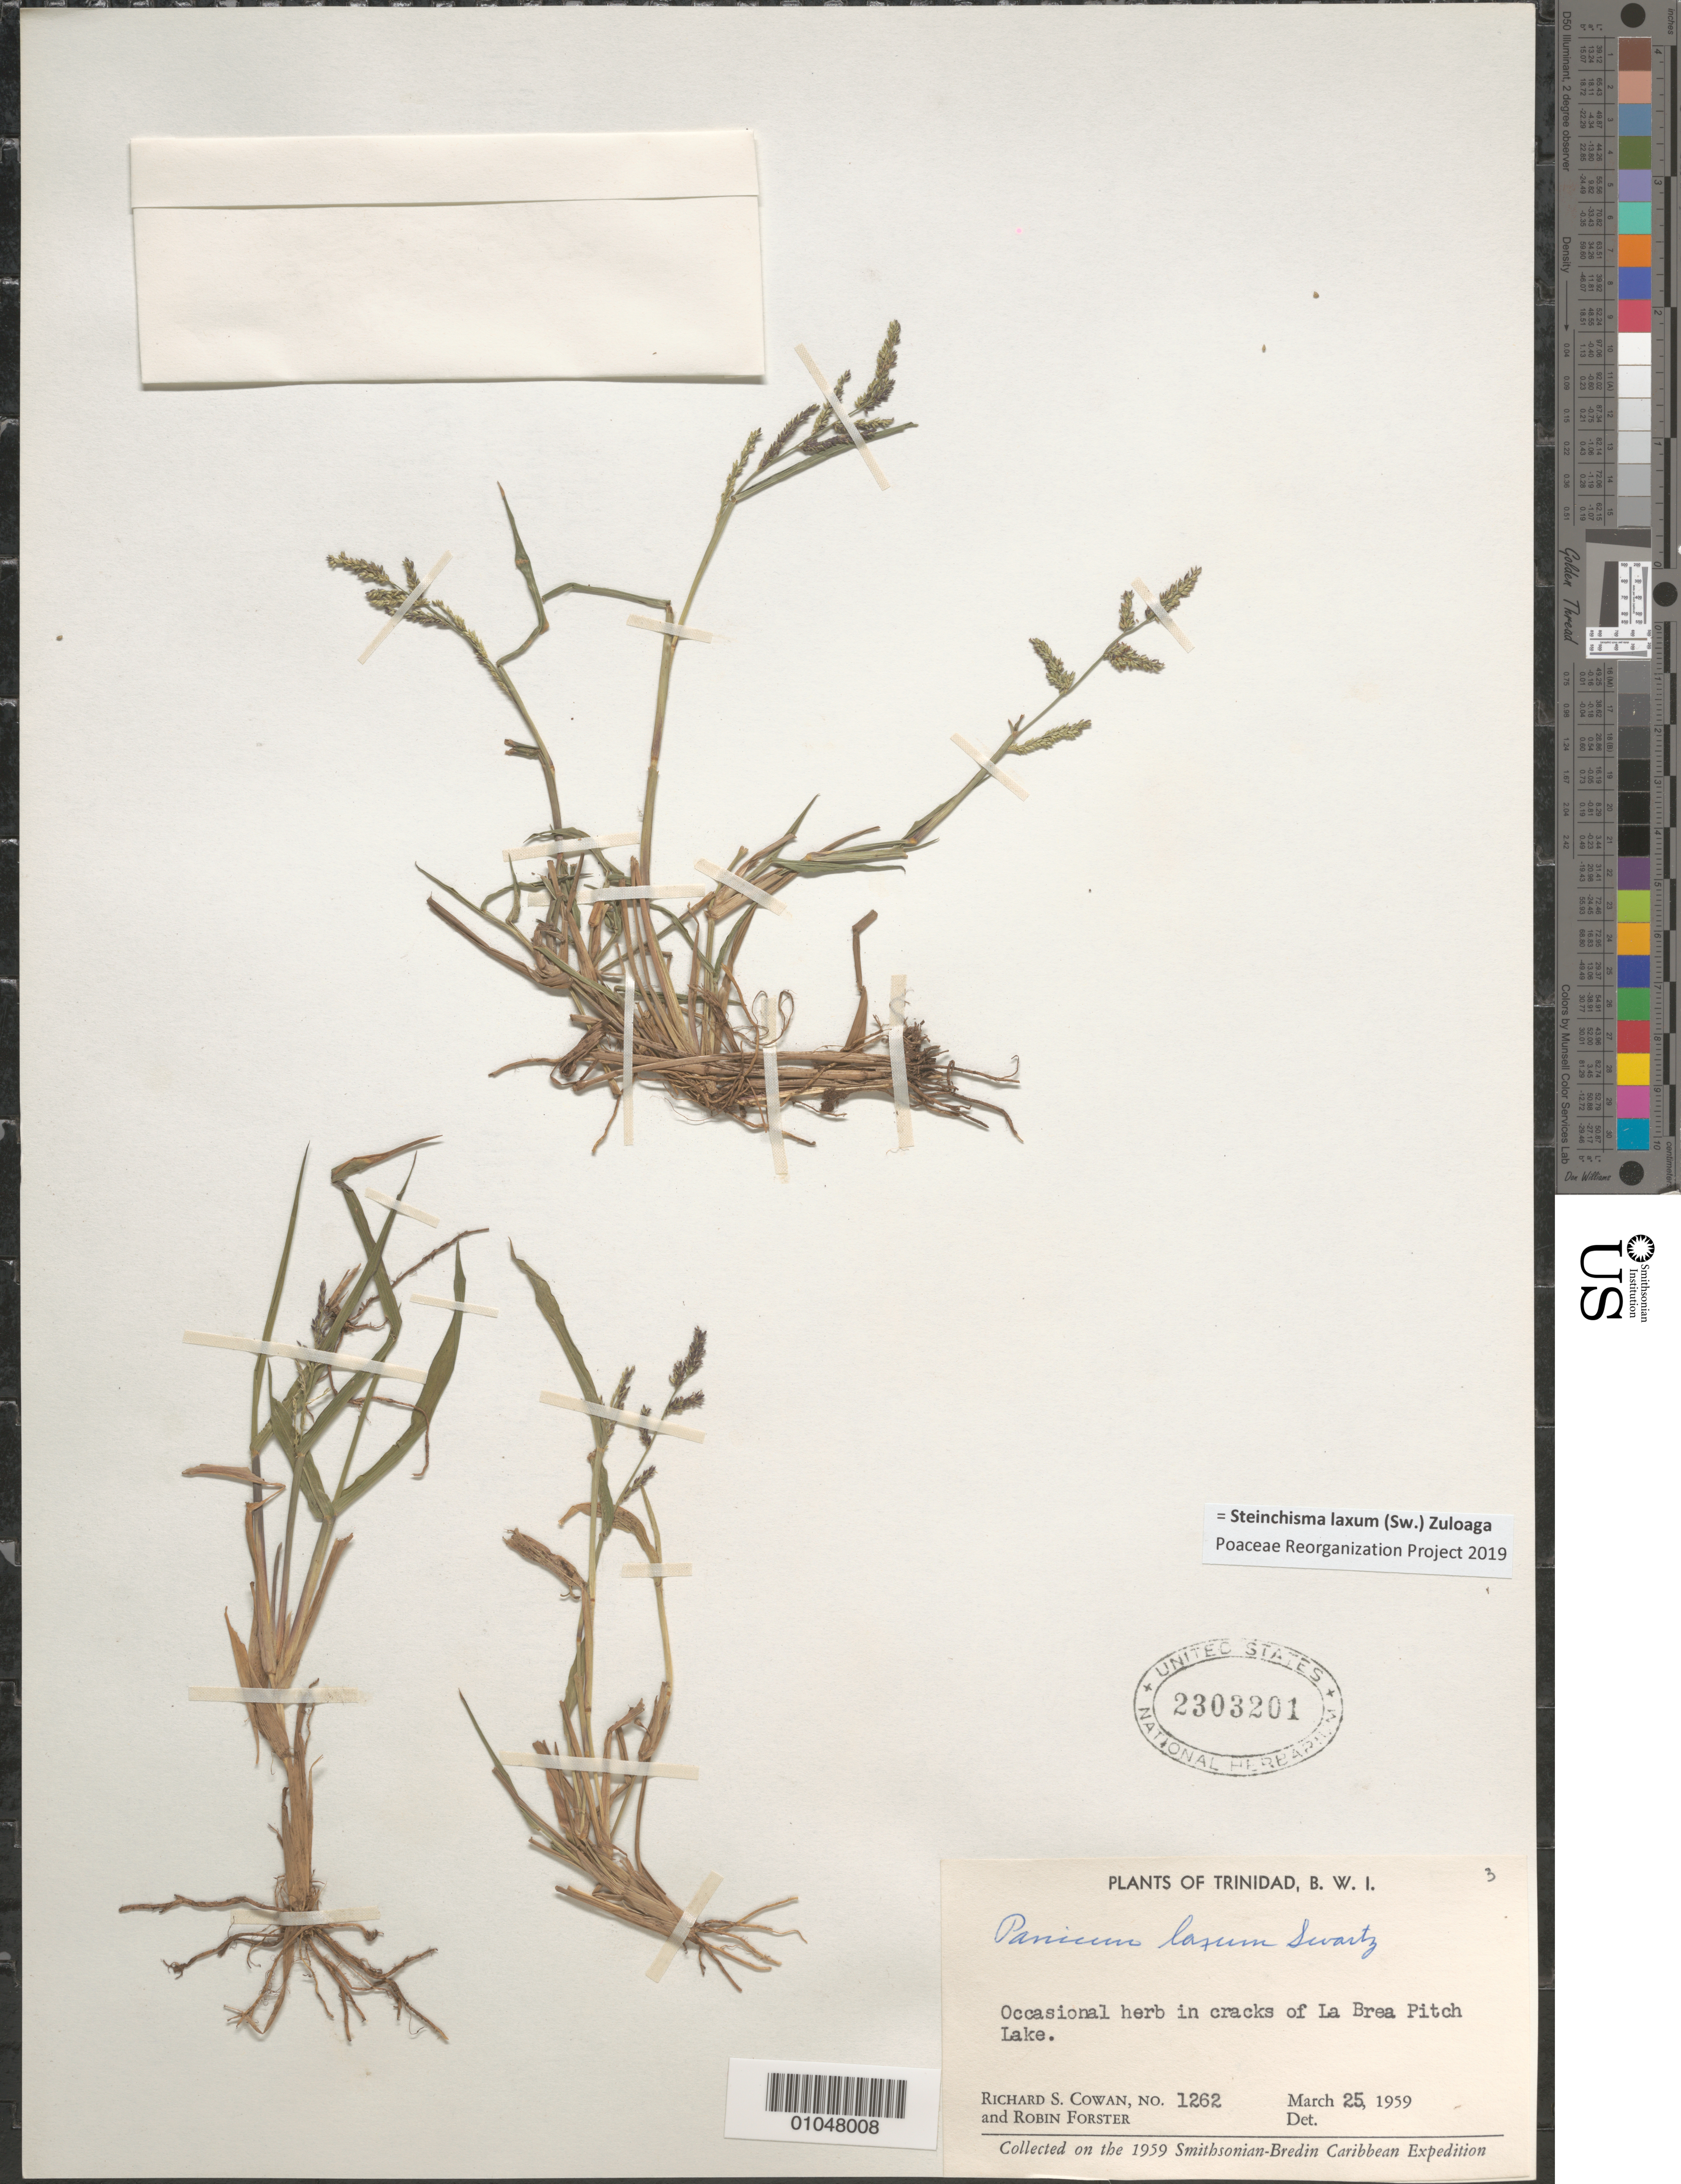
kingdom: Plantae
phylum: Tracheophyta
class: Liliopsida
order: Poales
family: Poaceae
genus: Panicum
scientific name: Panicum laxum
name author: Sw.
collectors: R. S. Cowan & R. Forster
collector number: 1262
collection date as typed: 25 Mar 1959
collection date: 1959-03-25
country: Trinidad and Tobago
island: Trinidad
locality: Occasional herb in cracks of La Brea Pitch Lake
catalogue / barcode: US 2303201